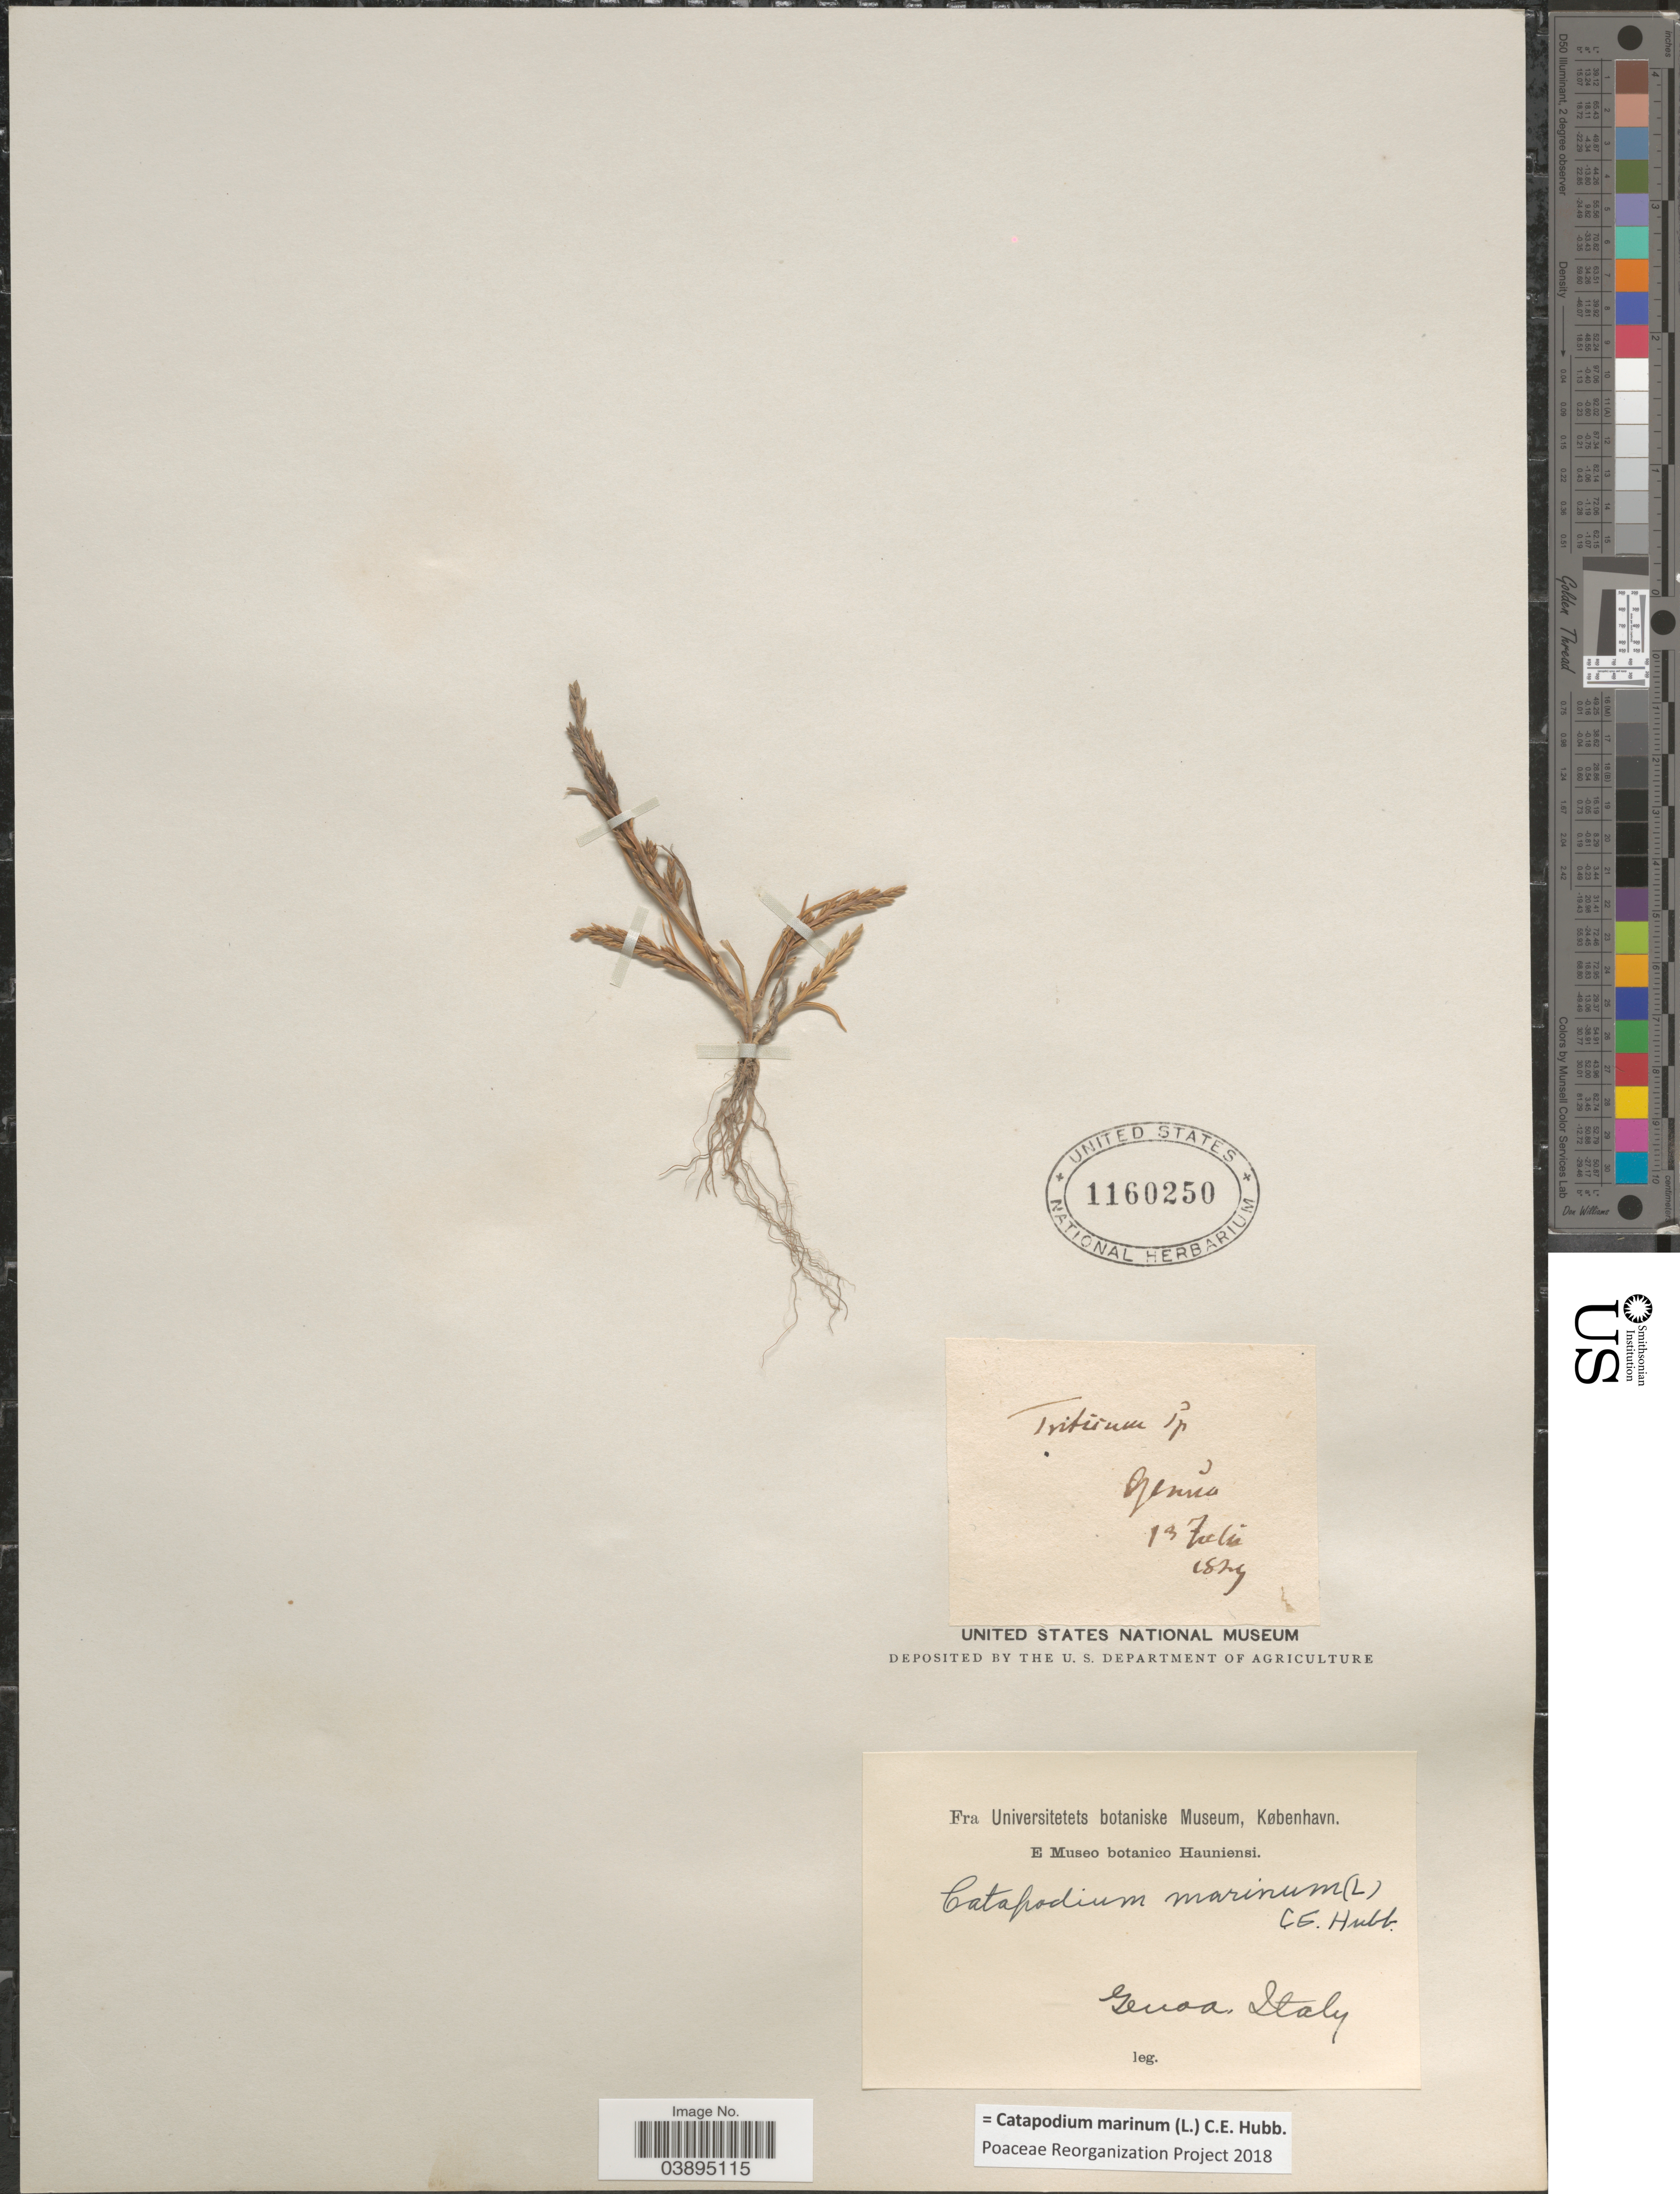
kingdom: Plantae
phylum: Tracheophyta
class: Liliopsida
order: Poales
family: Poaceae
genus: Catapodium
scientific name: Catapodium marinum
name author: (L.) C.E. Hubb.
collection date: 1829-07-13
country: Italy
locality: Genoa.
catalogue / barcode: US 1160250